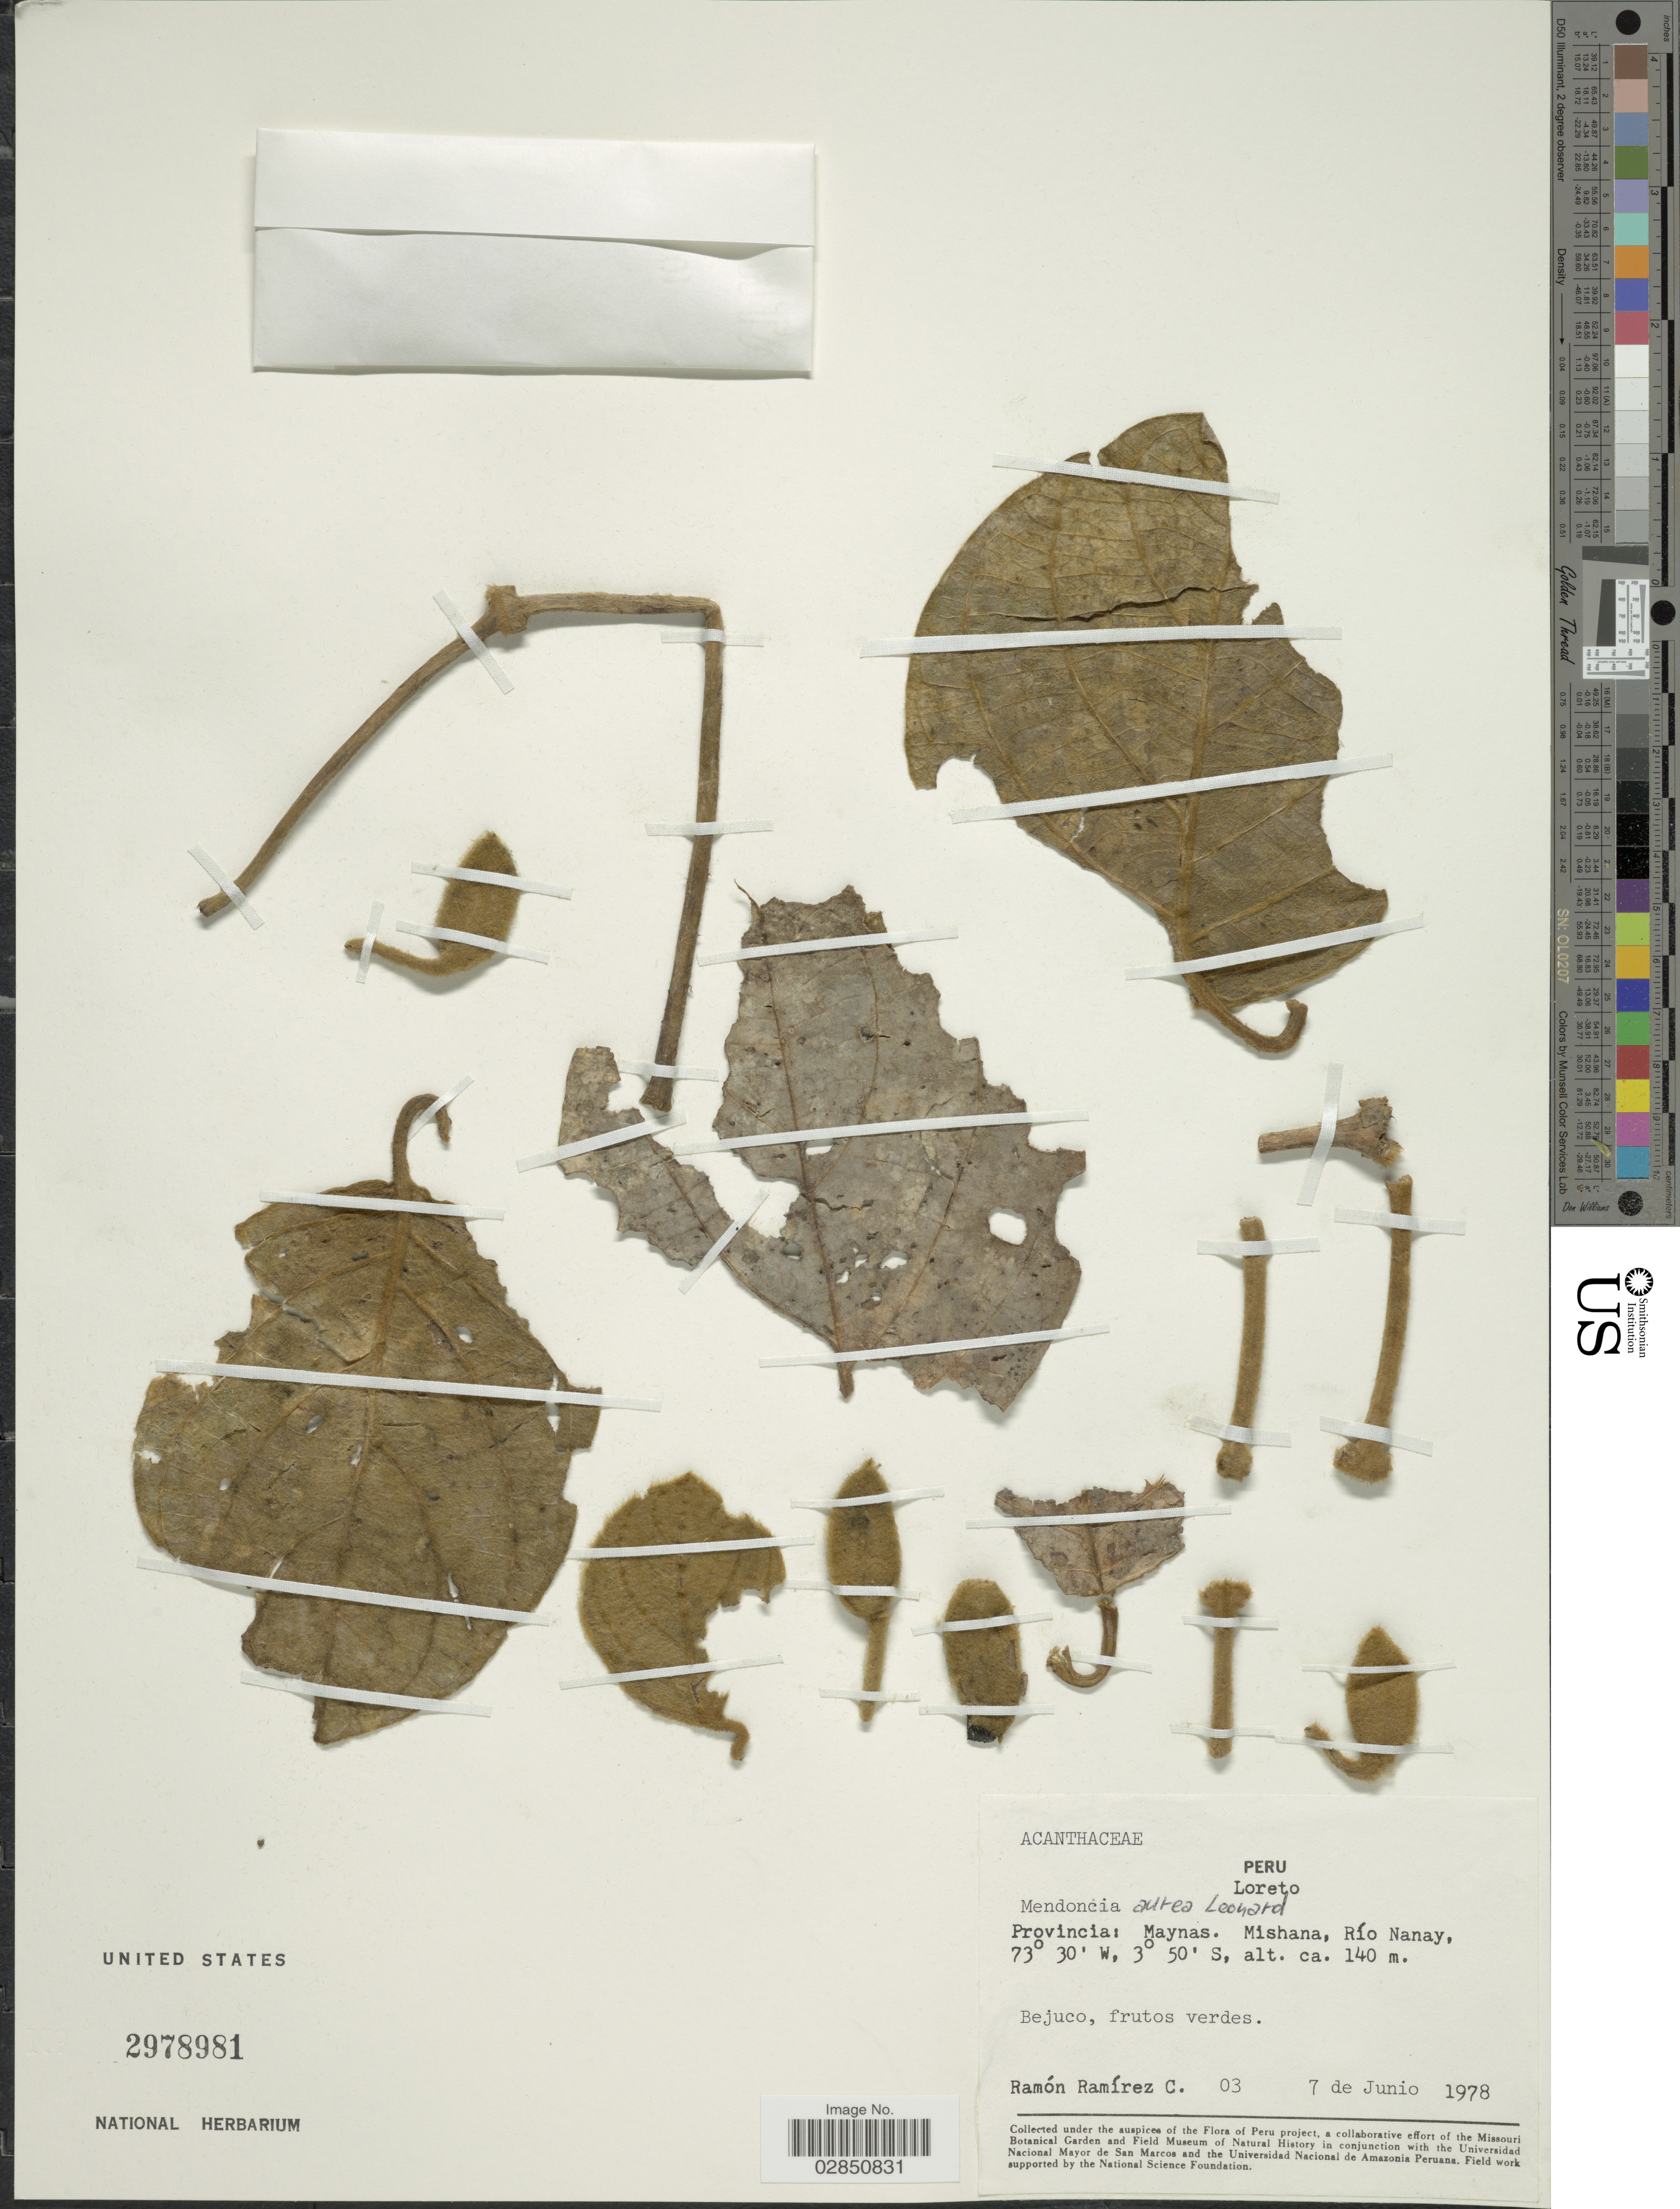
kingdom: Plantae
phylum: Tracheophyta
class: Magnoliopsida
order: Lamiales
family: Acanthaceae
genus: Mendoncia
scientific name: Mendoncia aurea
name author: Leonard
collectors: R. Ramírez C.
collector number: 03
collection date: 1978-06-07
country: Peru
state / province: Loreto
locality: Provincia: Maynas. Mishana, Río Nanay.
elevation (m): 140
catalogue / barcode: US 2978981